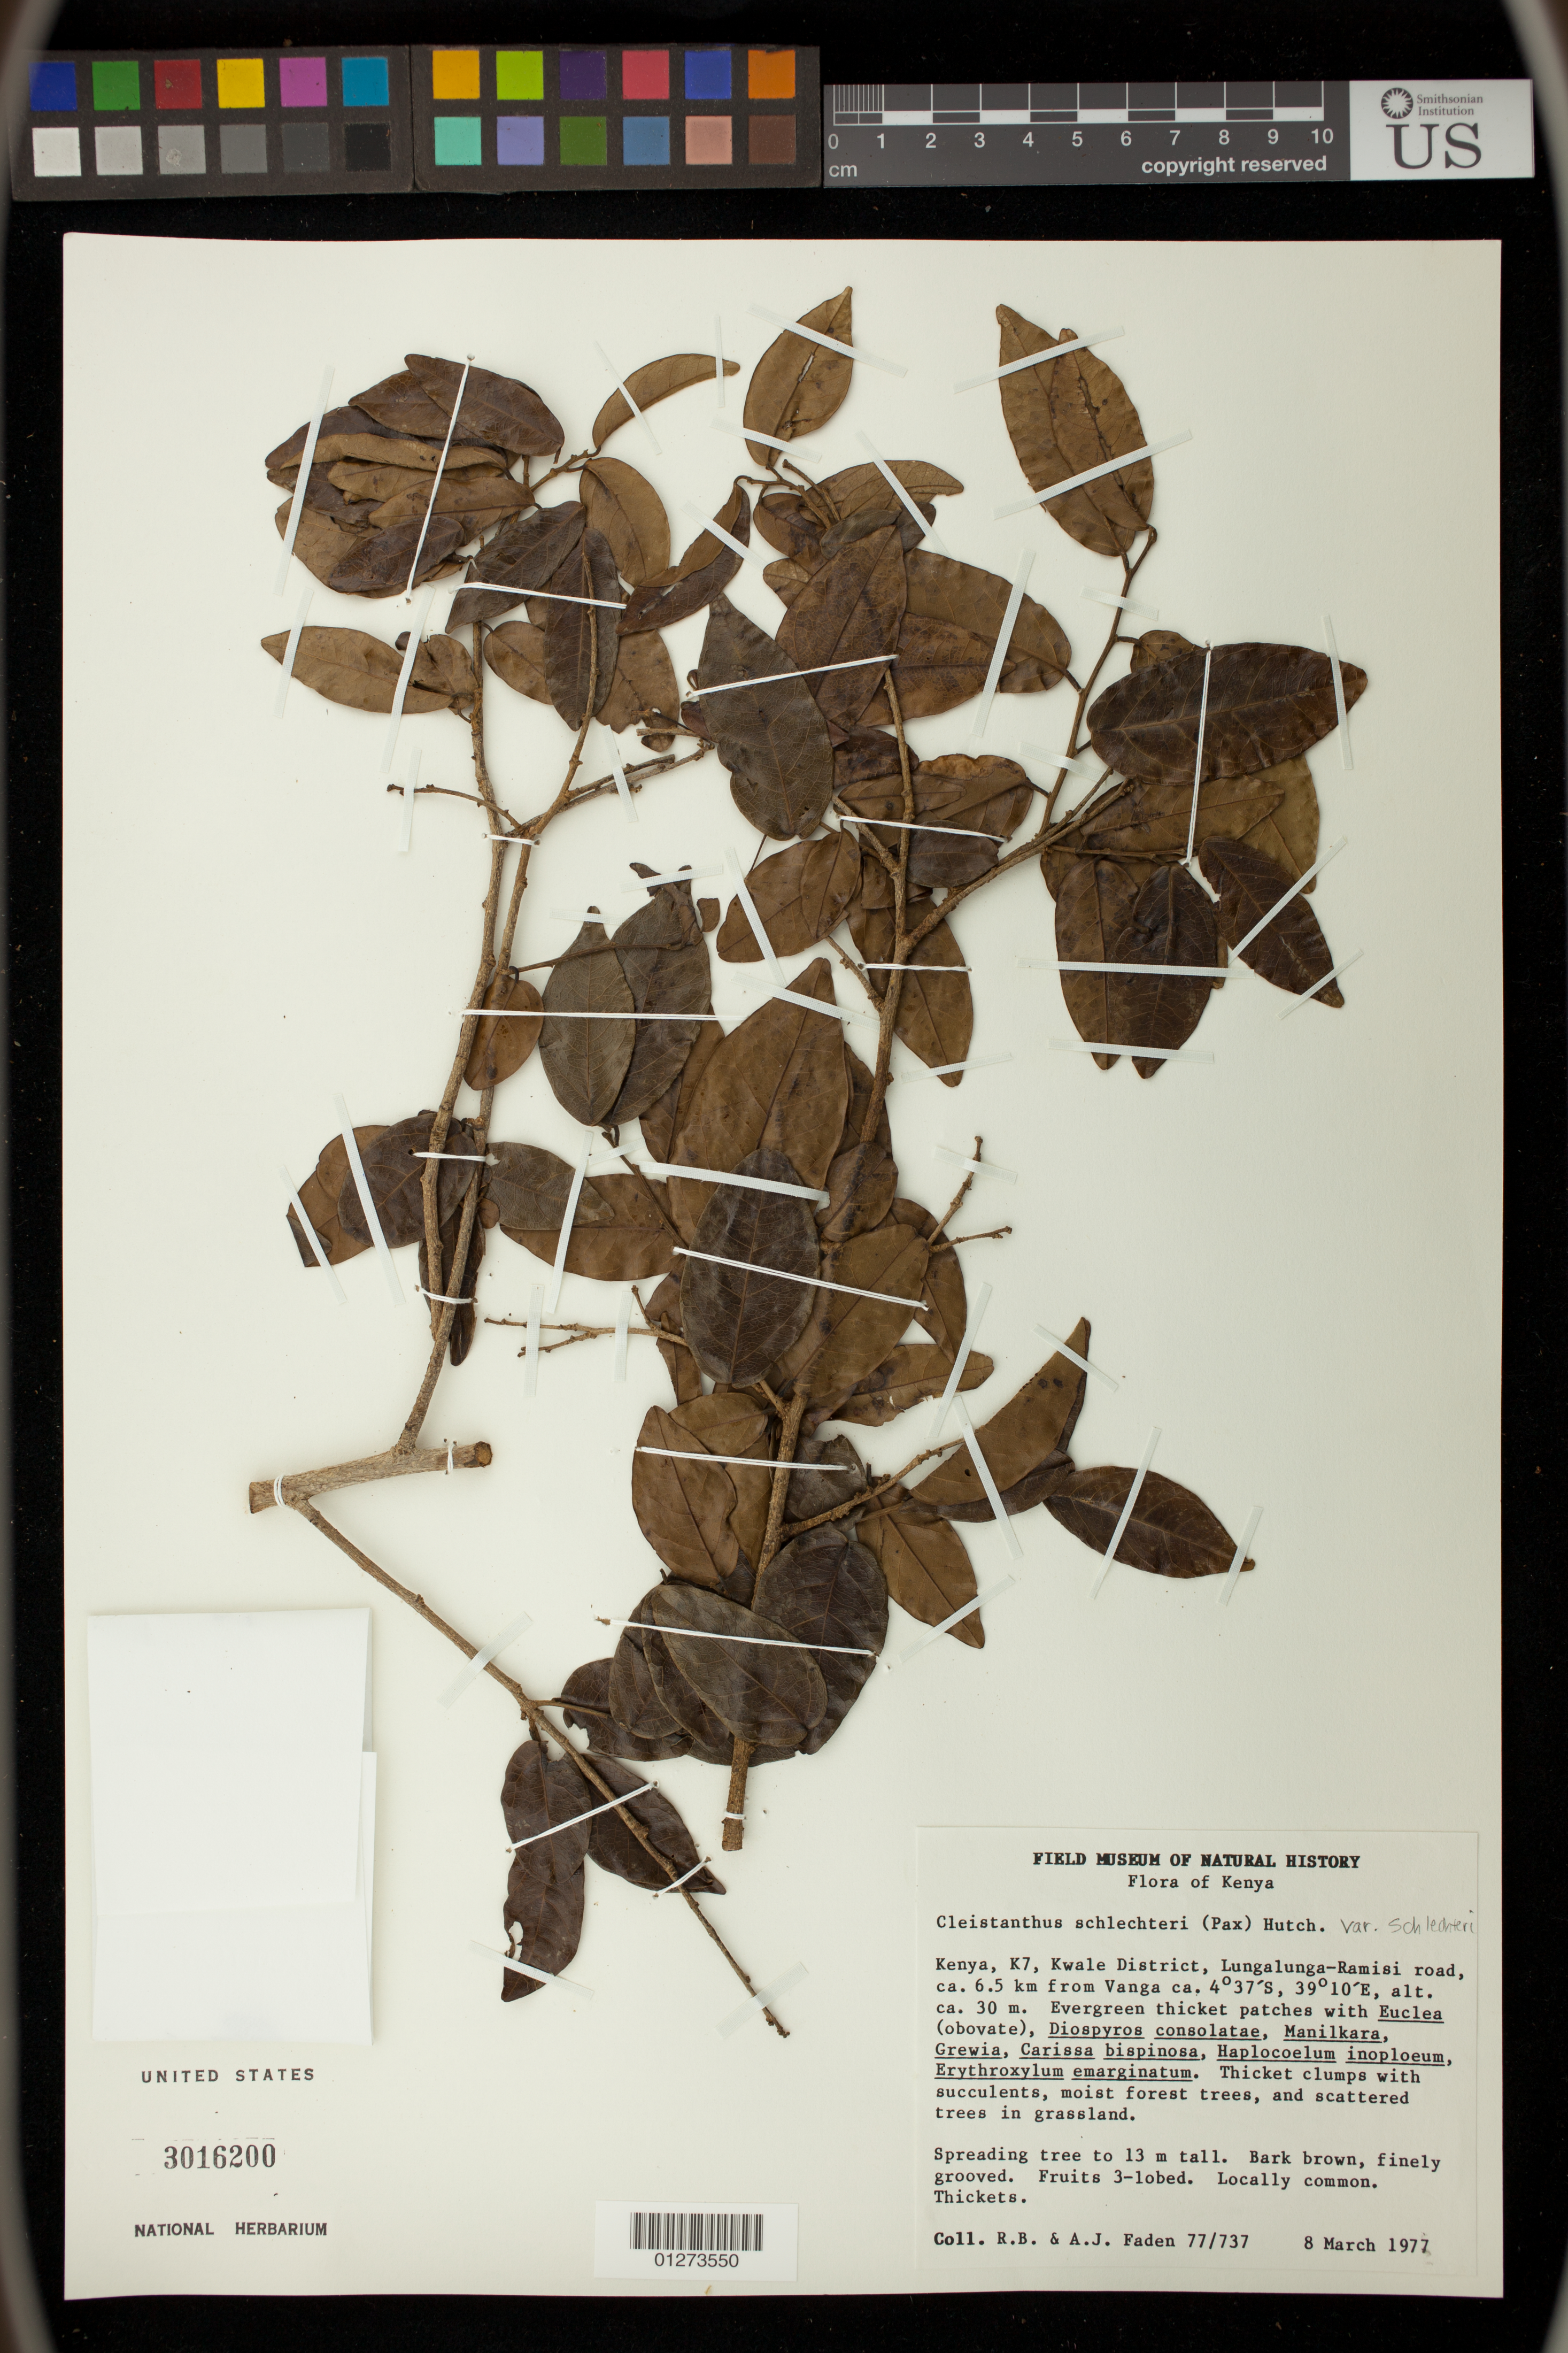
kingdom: Plantae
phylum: Tracheophyta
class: Magnoliopsida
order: Malpighiales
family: Phyllanthaceae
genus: Cleistanthus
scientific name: Cleistanthus schlechteri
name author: (Pax) Hutch.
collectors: A. J. Faden & R. B. Faden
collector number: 77/737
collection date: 1977-03-08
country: Kenya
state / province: Kwale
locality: Lungalunga-Ramisi road, ca. 6.5 km from Vanga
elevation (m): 30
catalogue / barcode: US 3016200